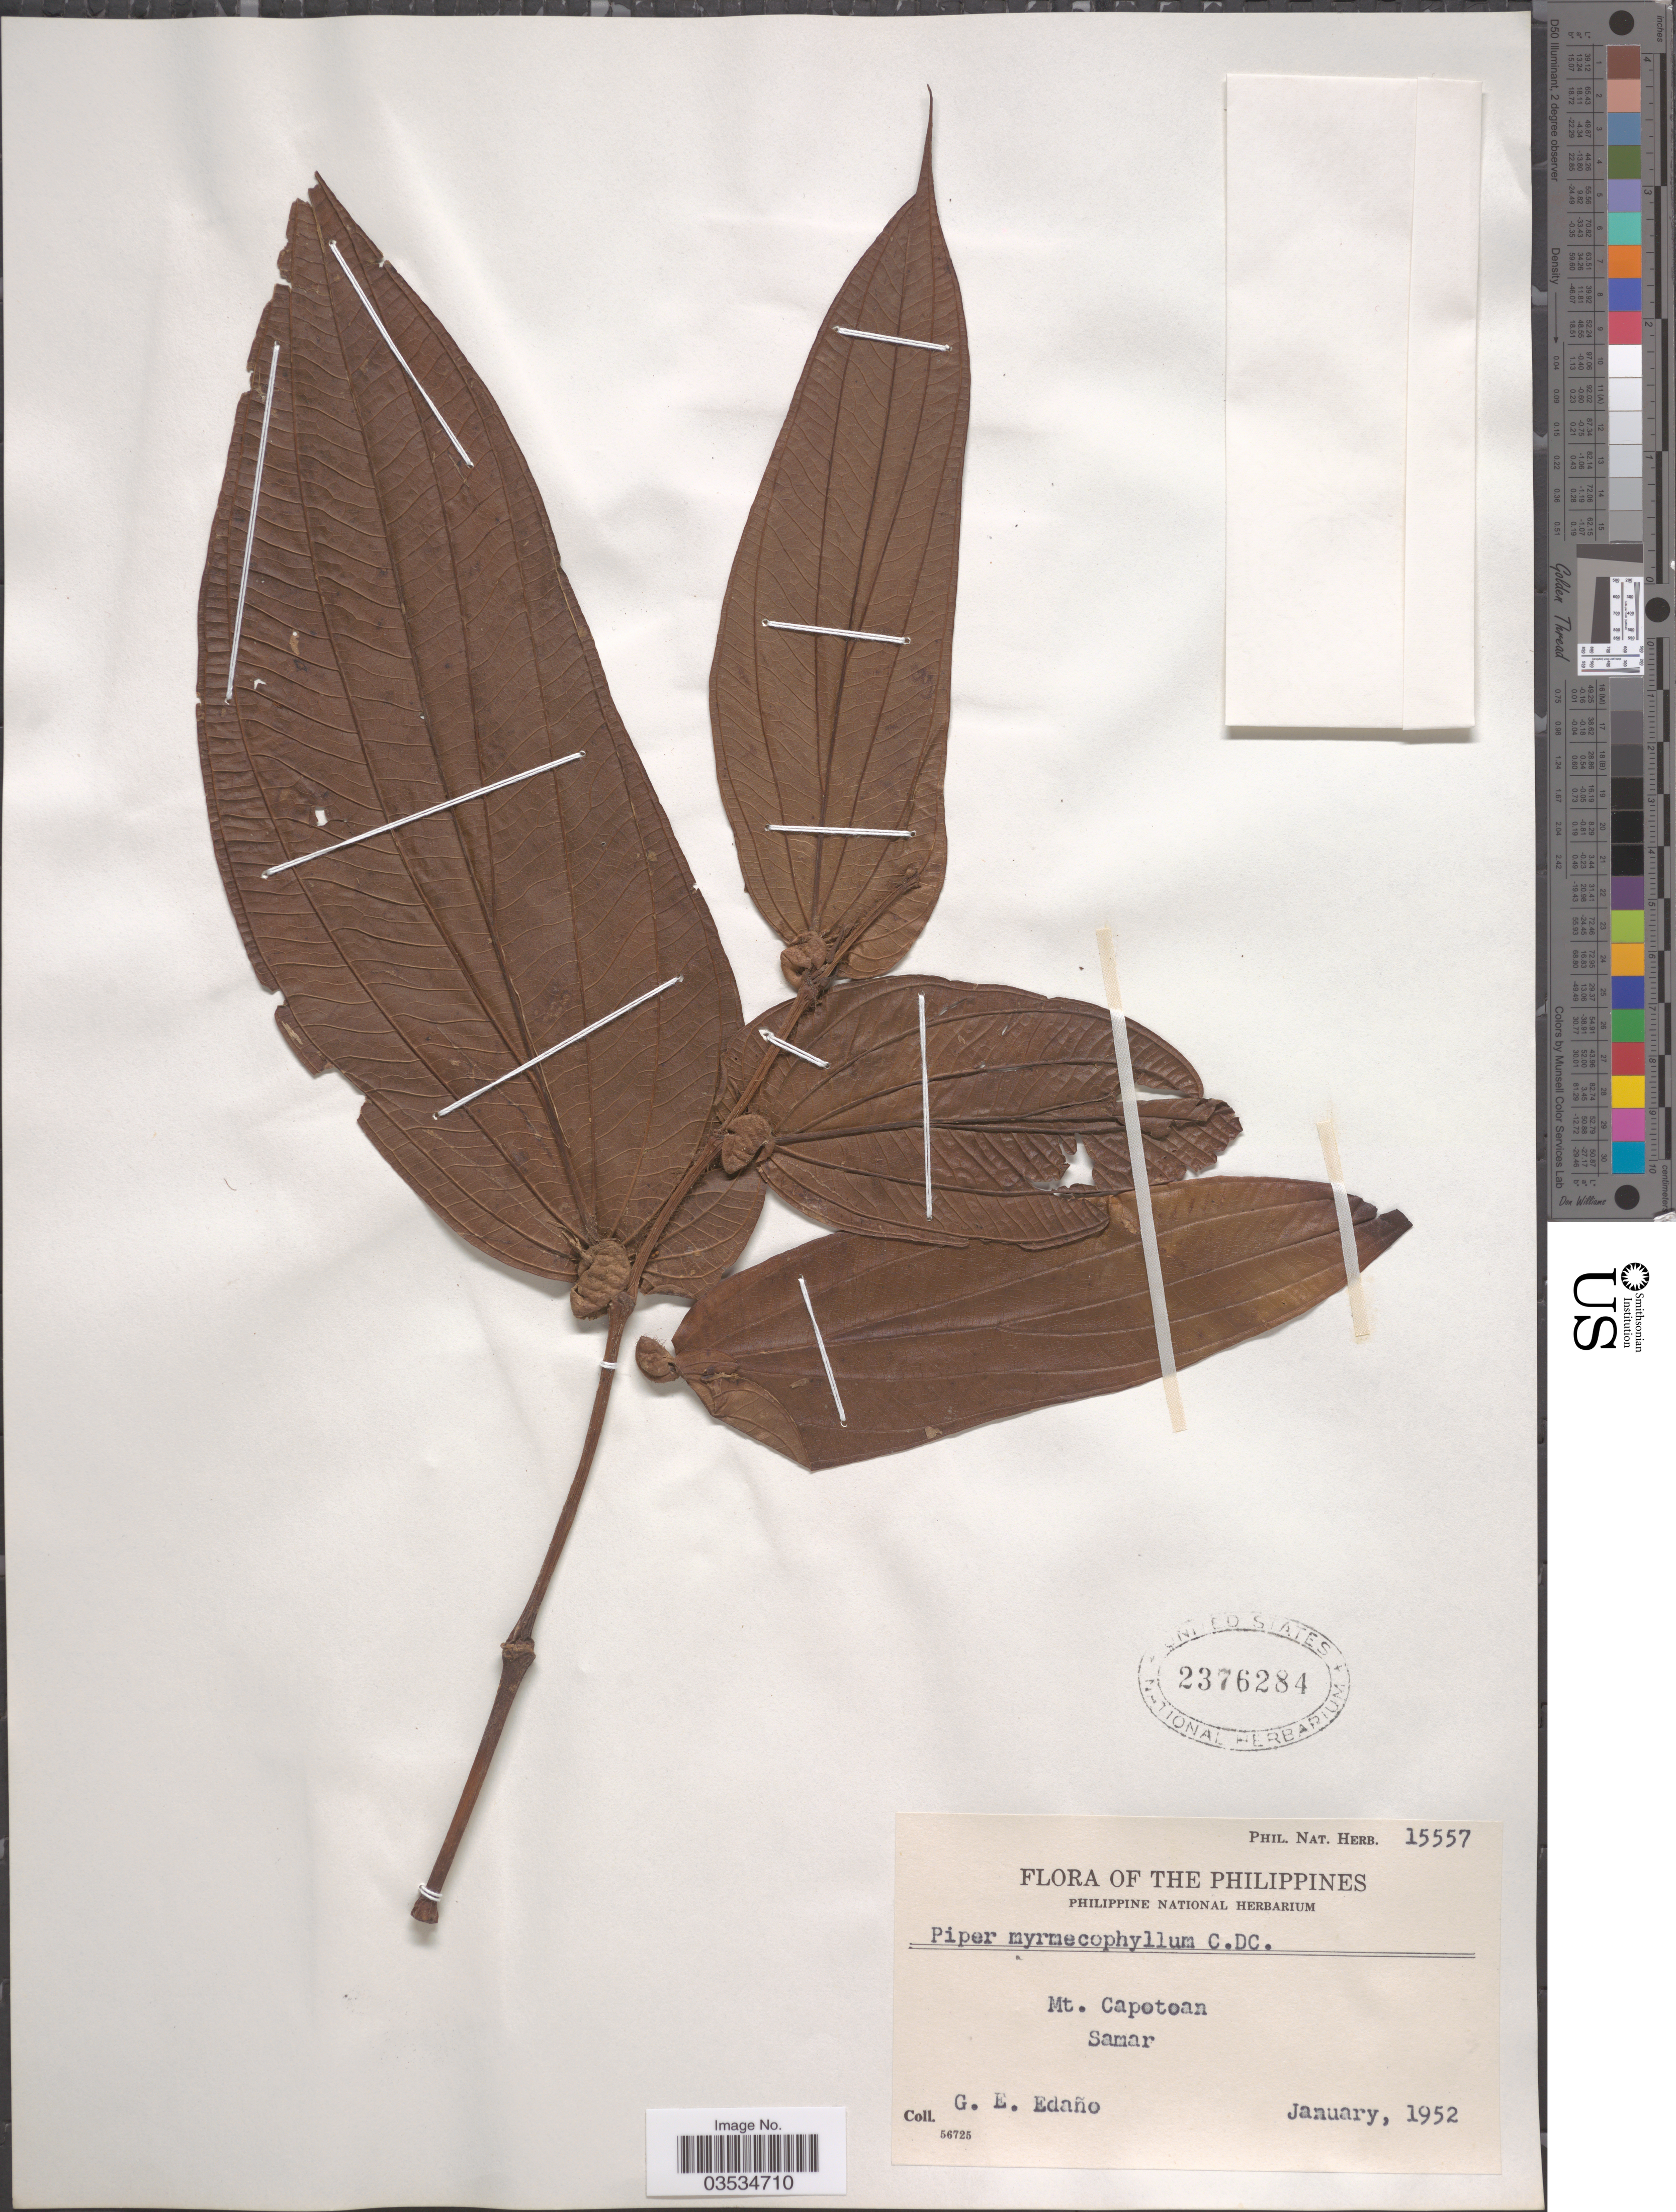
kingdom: Plantae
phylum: Tracheophyta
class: Magnoliopsida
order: Piperales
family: Piperaceae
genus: Piper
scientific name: Piper myrmecophilum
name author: C. DC.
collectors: G. E. Edaño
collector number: Phil. Nat. Herb. 15557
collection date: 1952-01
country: Philippines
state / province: Eastern Visayas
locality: Mt. Capotoan. Samar.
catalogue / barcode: US 2376284